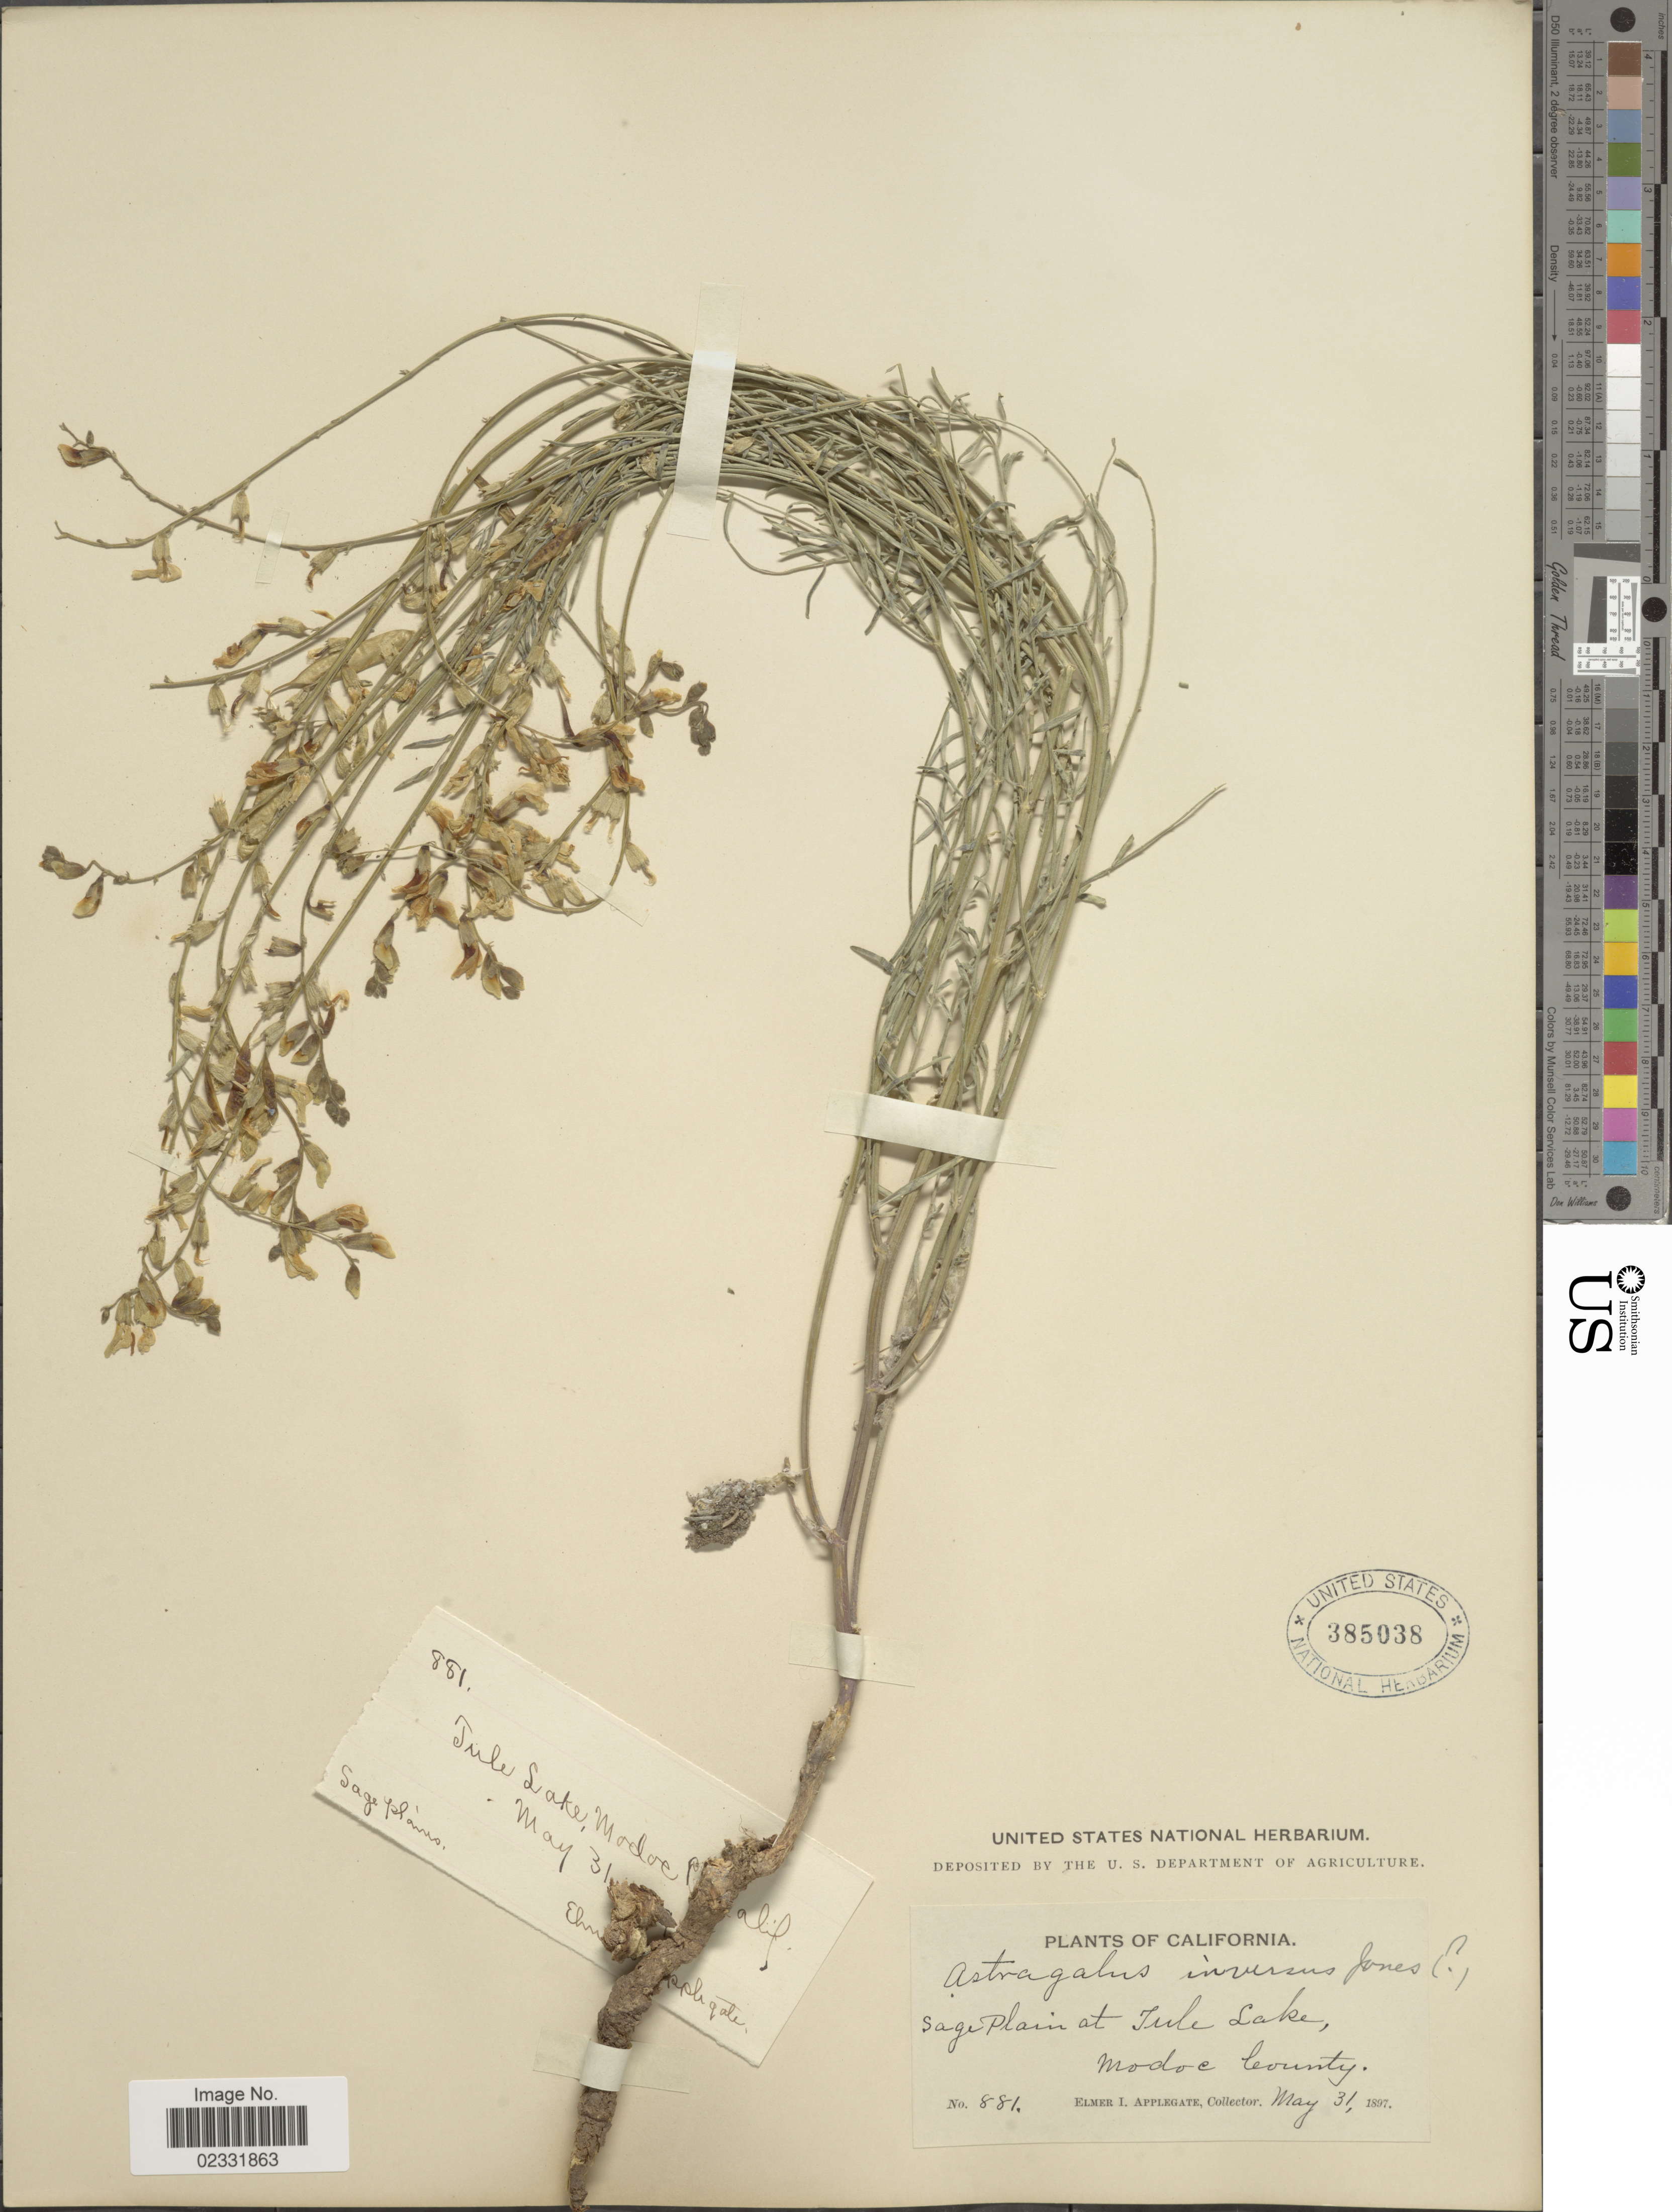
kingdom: Plantae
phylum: Tracheophyta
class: Magnoliopsida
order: Fabales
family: Fabaceae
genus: Astragalus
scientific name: Astragalus inversus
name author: M.E. Jones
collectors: E. I. Applegate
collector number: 881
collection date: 1897-05-31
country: United States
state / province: California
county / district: Modoc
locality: Sage Plain at Tule Lake, Modoc County.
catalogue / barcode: US 385038